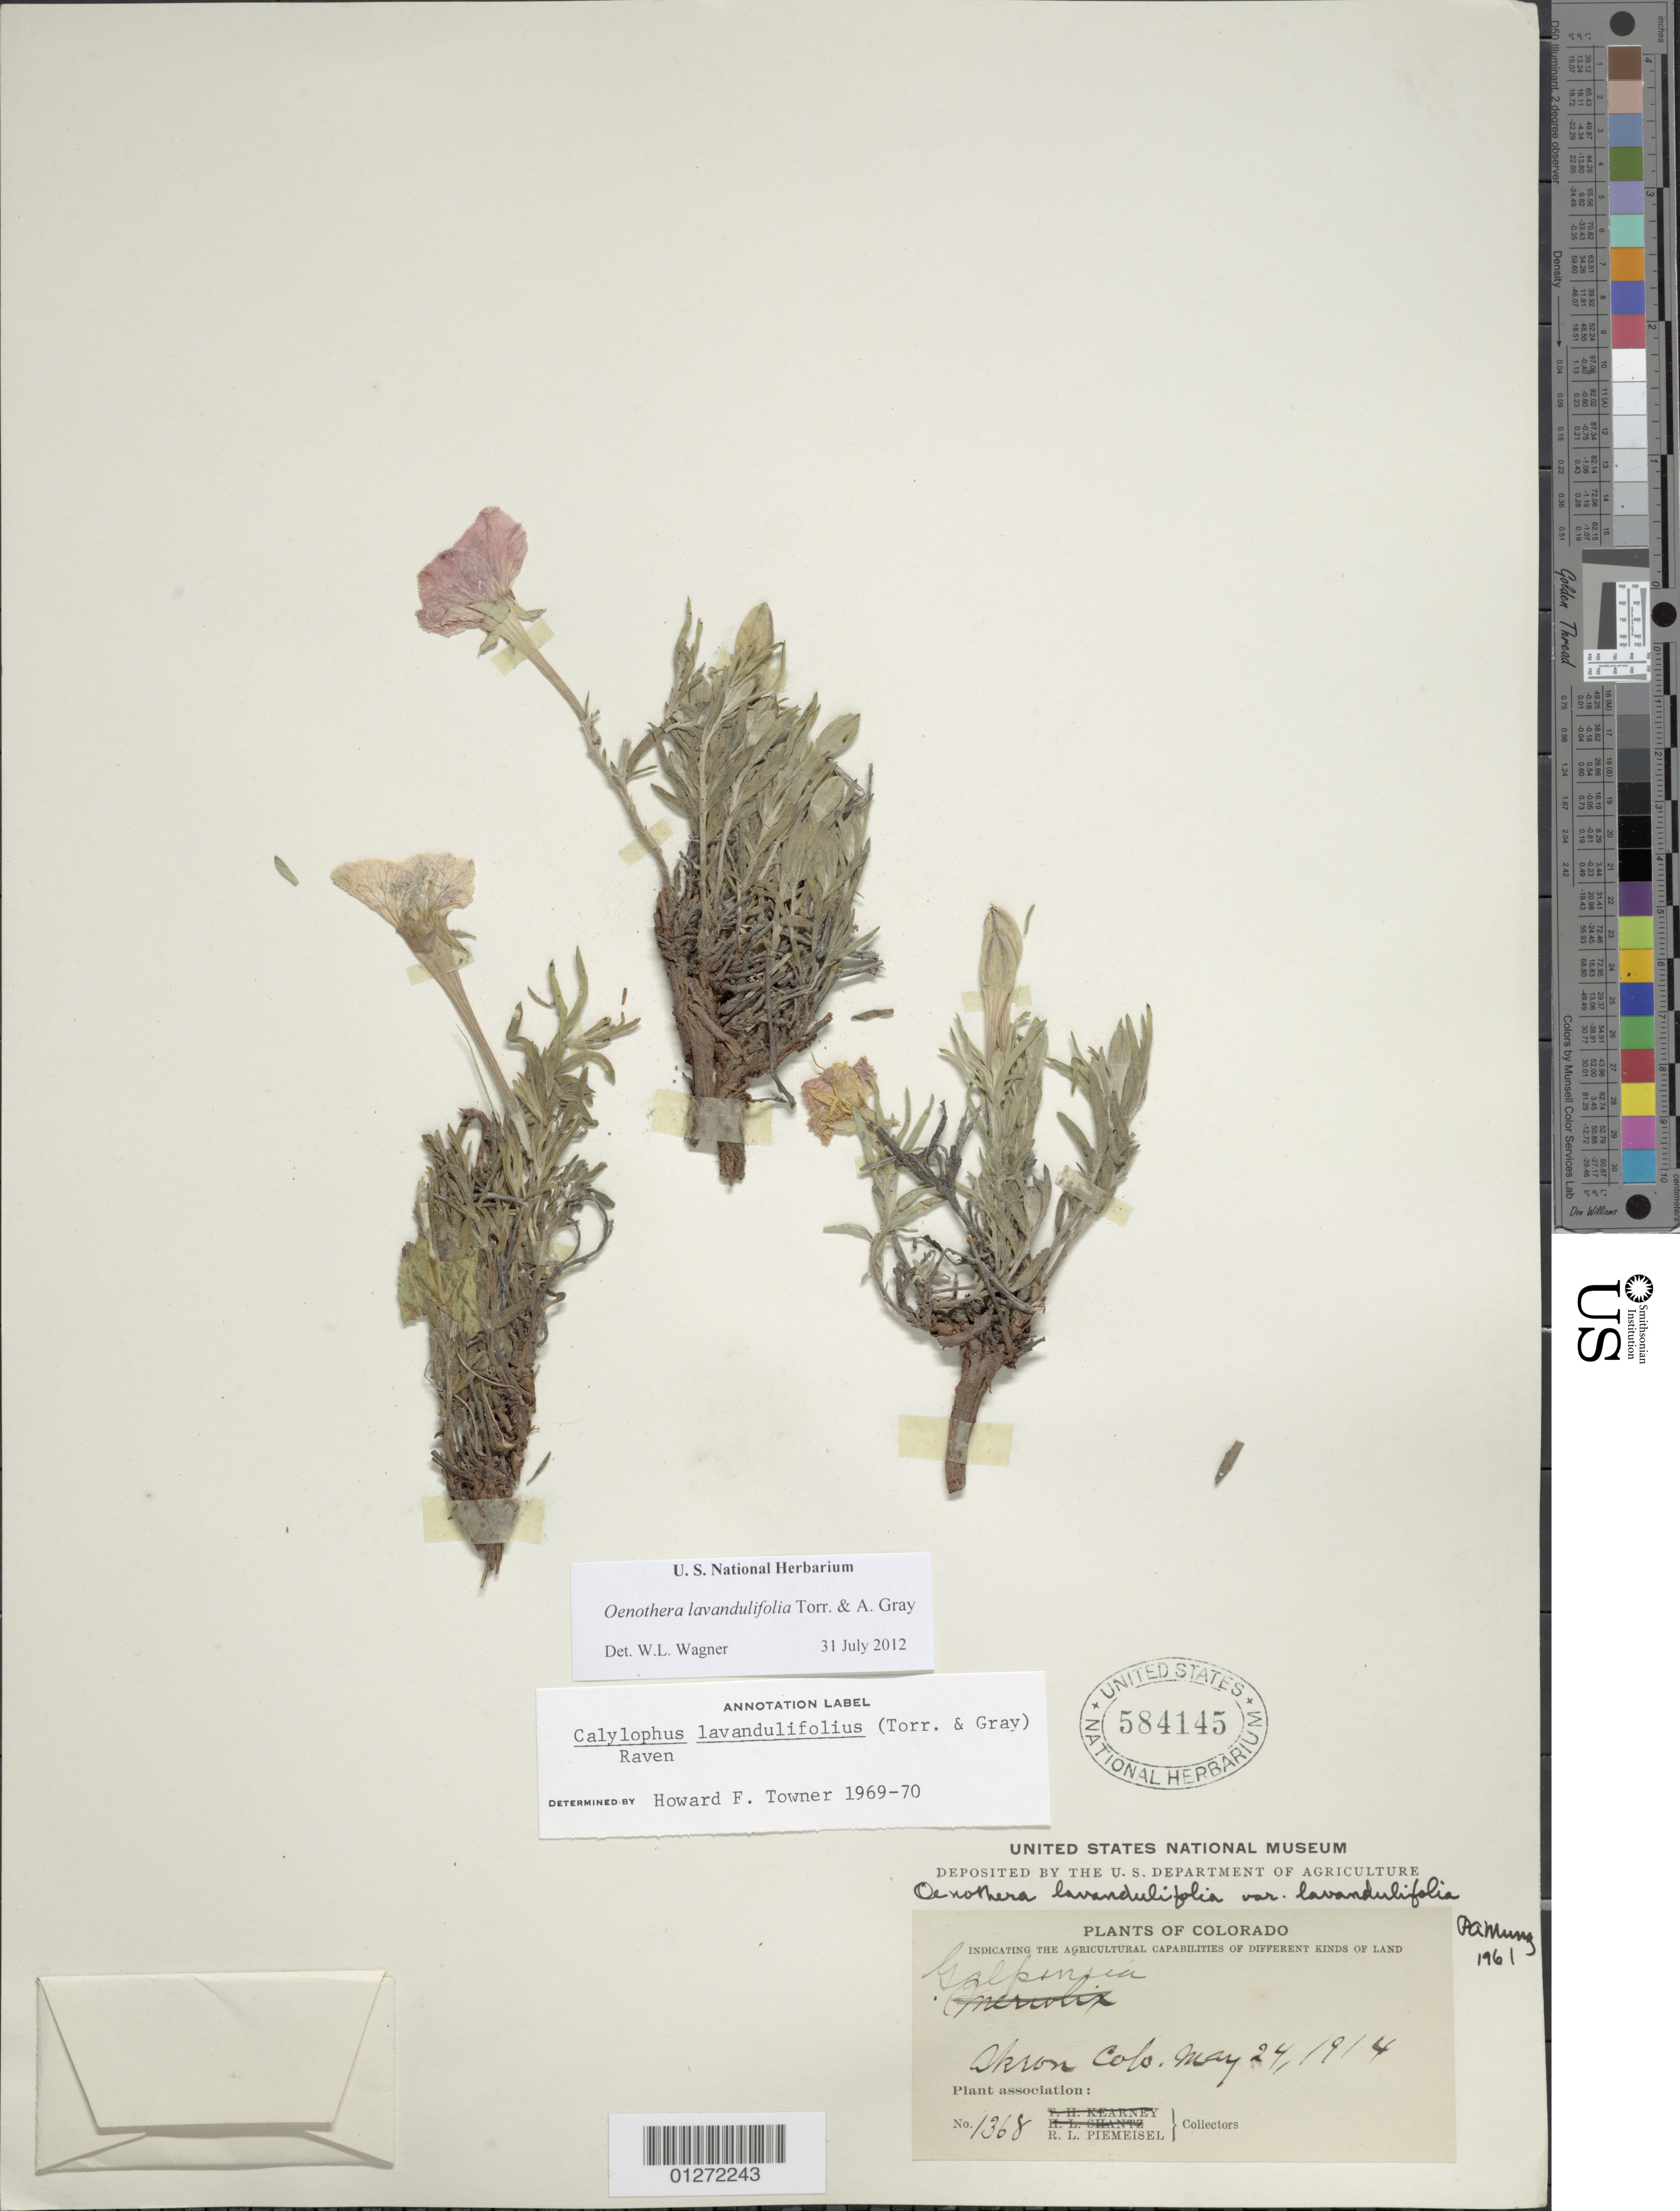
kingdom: Plantae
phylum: Tracheophyta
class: Magnoliopsida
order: Myrtales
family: Onagraceae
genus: Oenothera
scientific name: Oenothera lavandulifolia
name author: Torr. & A. Gray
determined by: Wagner, W. L., (BOT), Smithsonian Institution - National Museum of Natural History (UNITED STATES)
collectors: R. L. Piemeisel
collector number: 1368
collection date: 1914-05-24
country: United States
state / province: Colorado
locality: Akron.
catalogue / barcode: US 584145